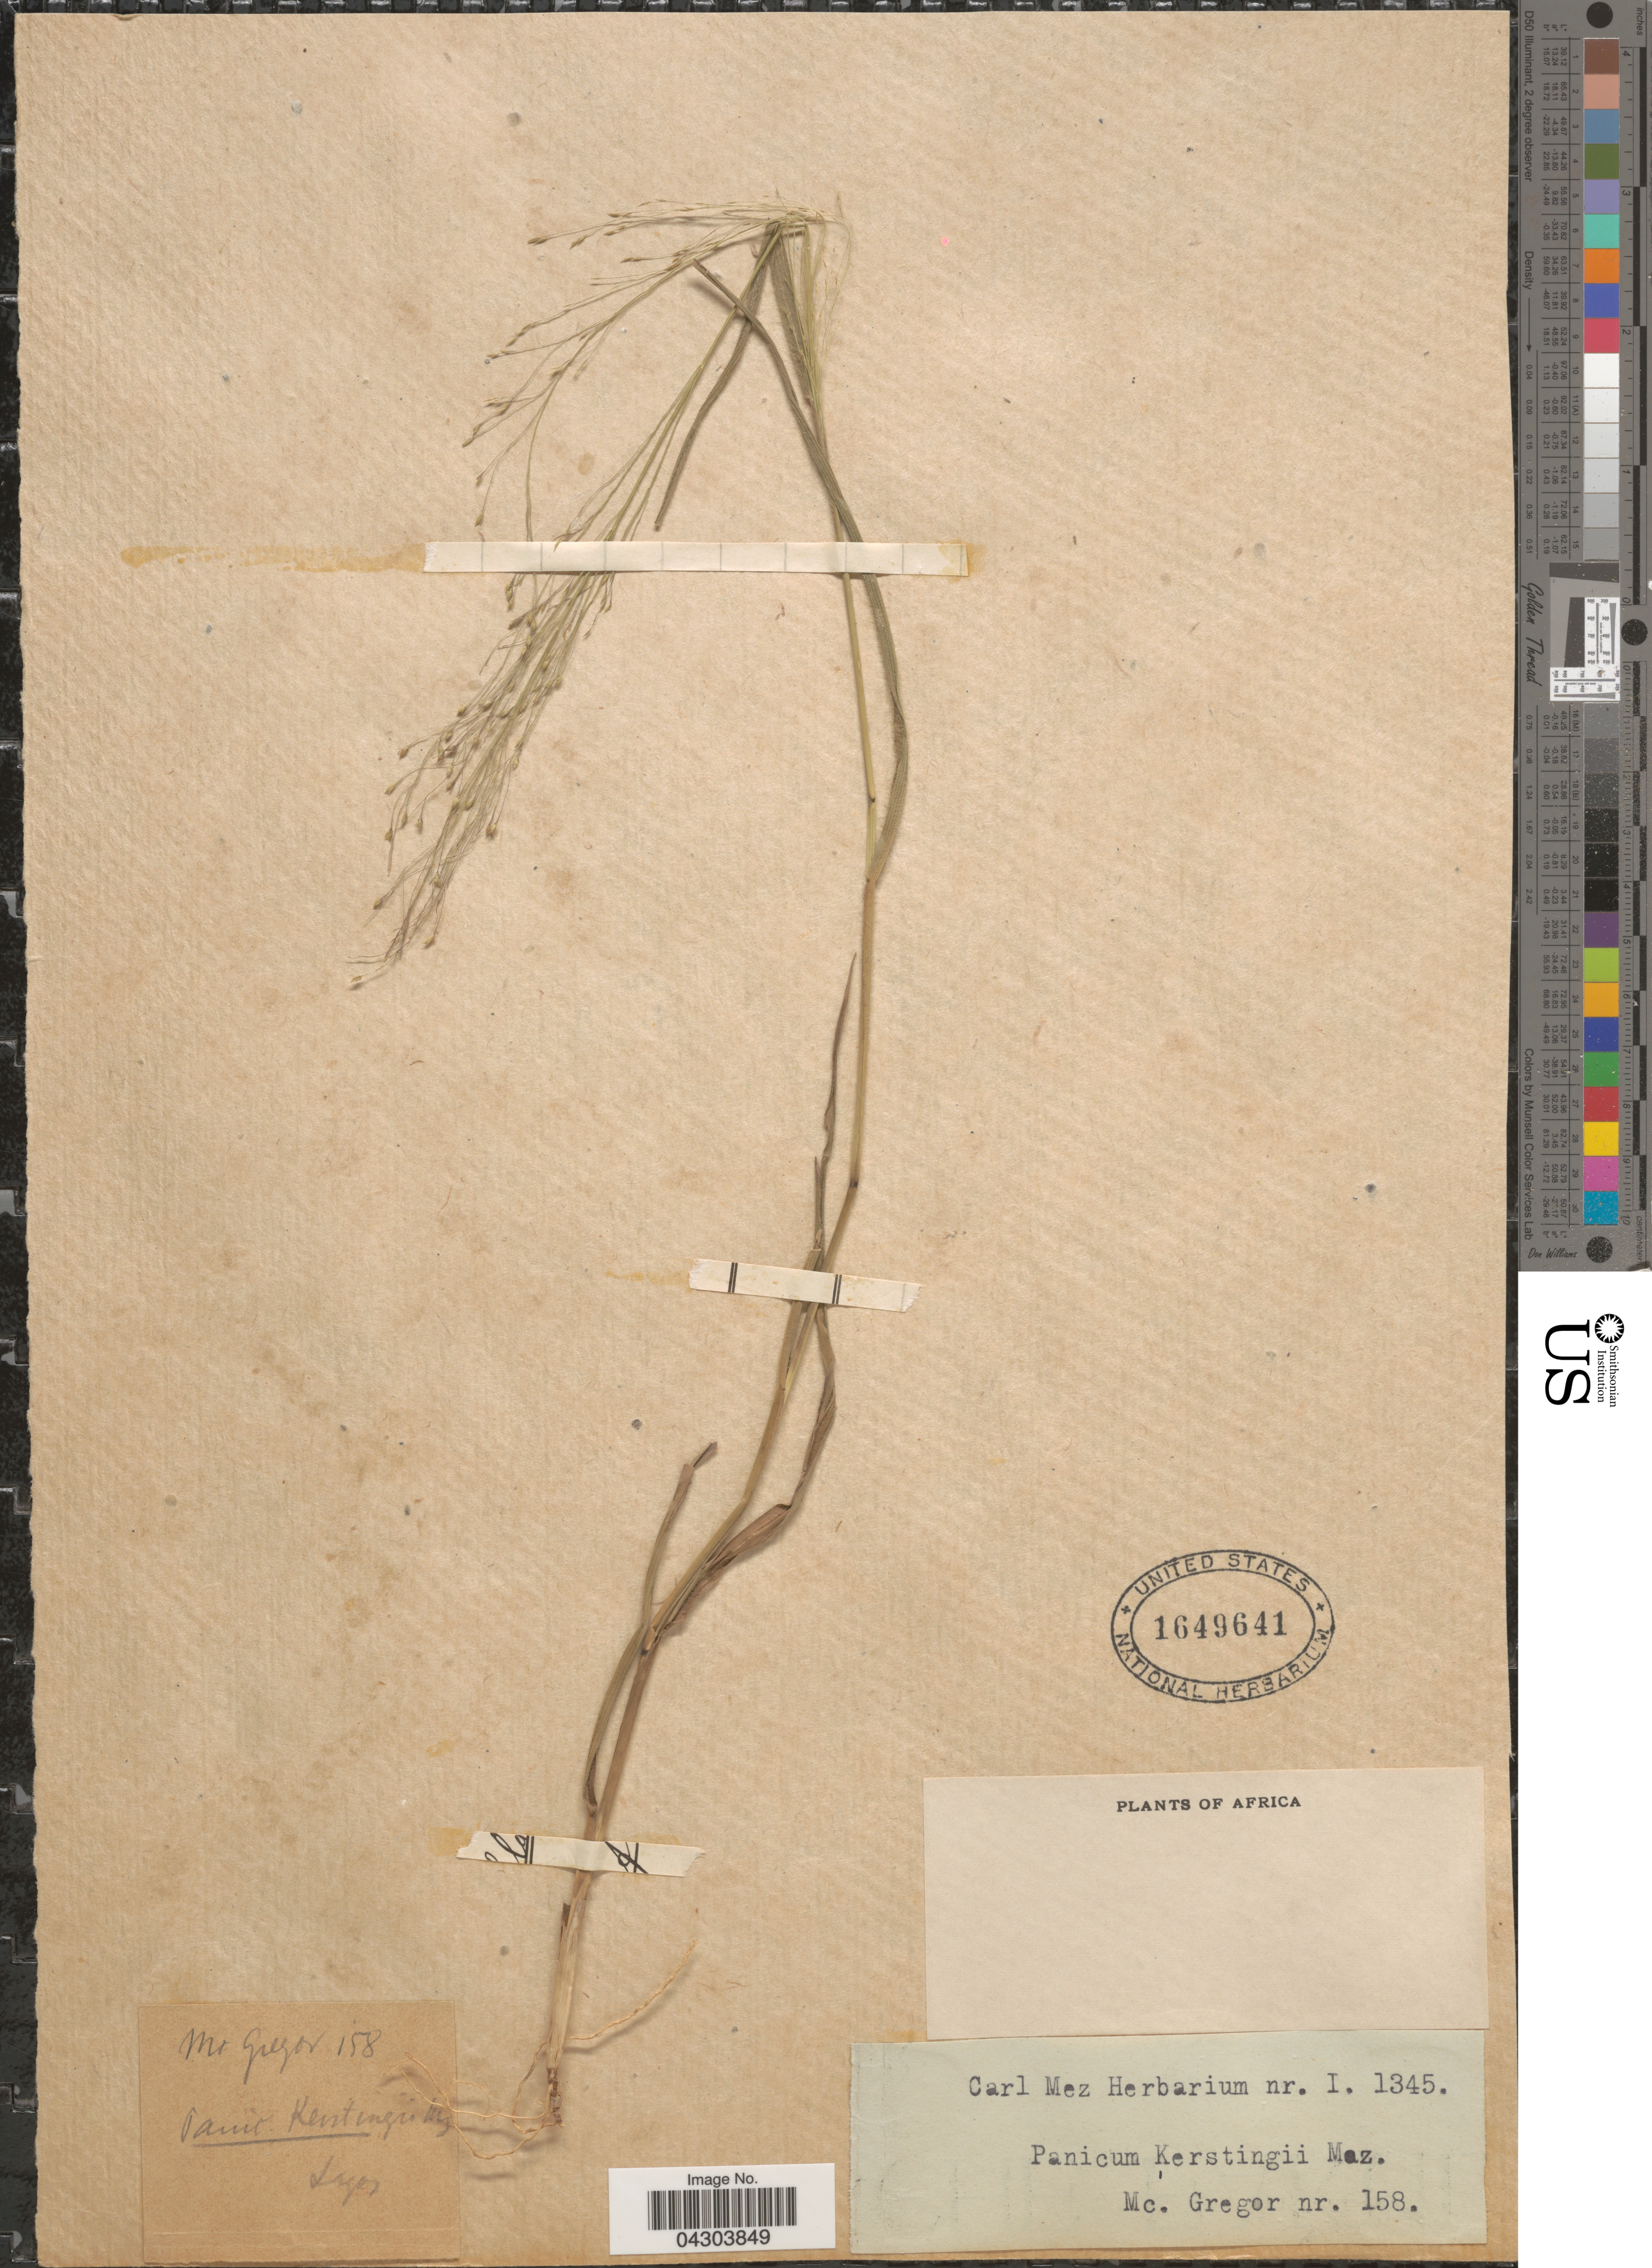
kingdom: Plantae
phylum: Tracheophyta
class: Liliopsida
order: Poales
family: Poaceae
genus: Panicum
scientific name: Panicum pansum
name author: Rendle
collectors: -. McGregor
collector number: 158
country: Nigeria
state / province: Lagos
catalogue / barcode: US 1649641